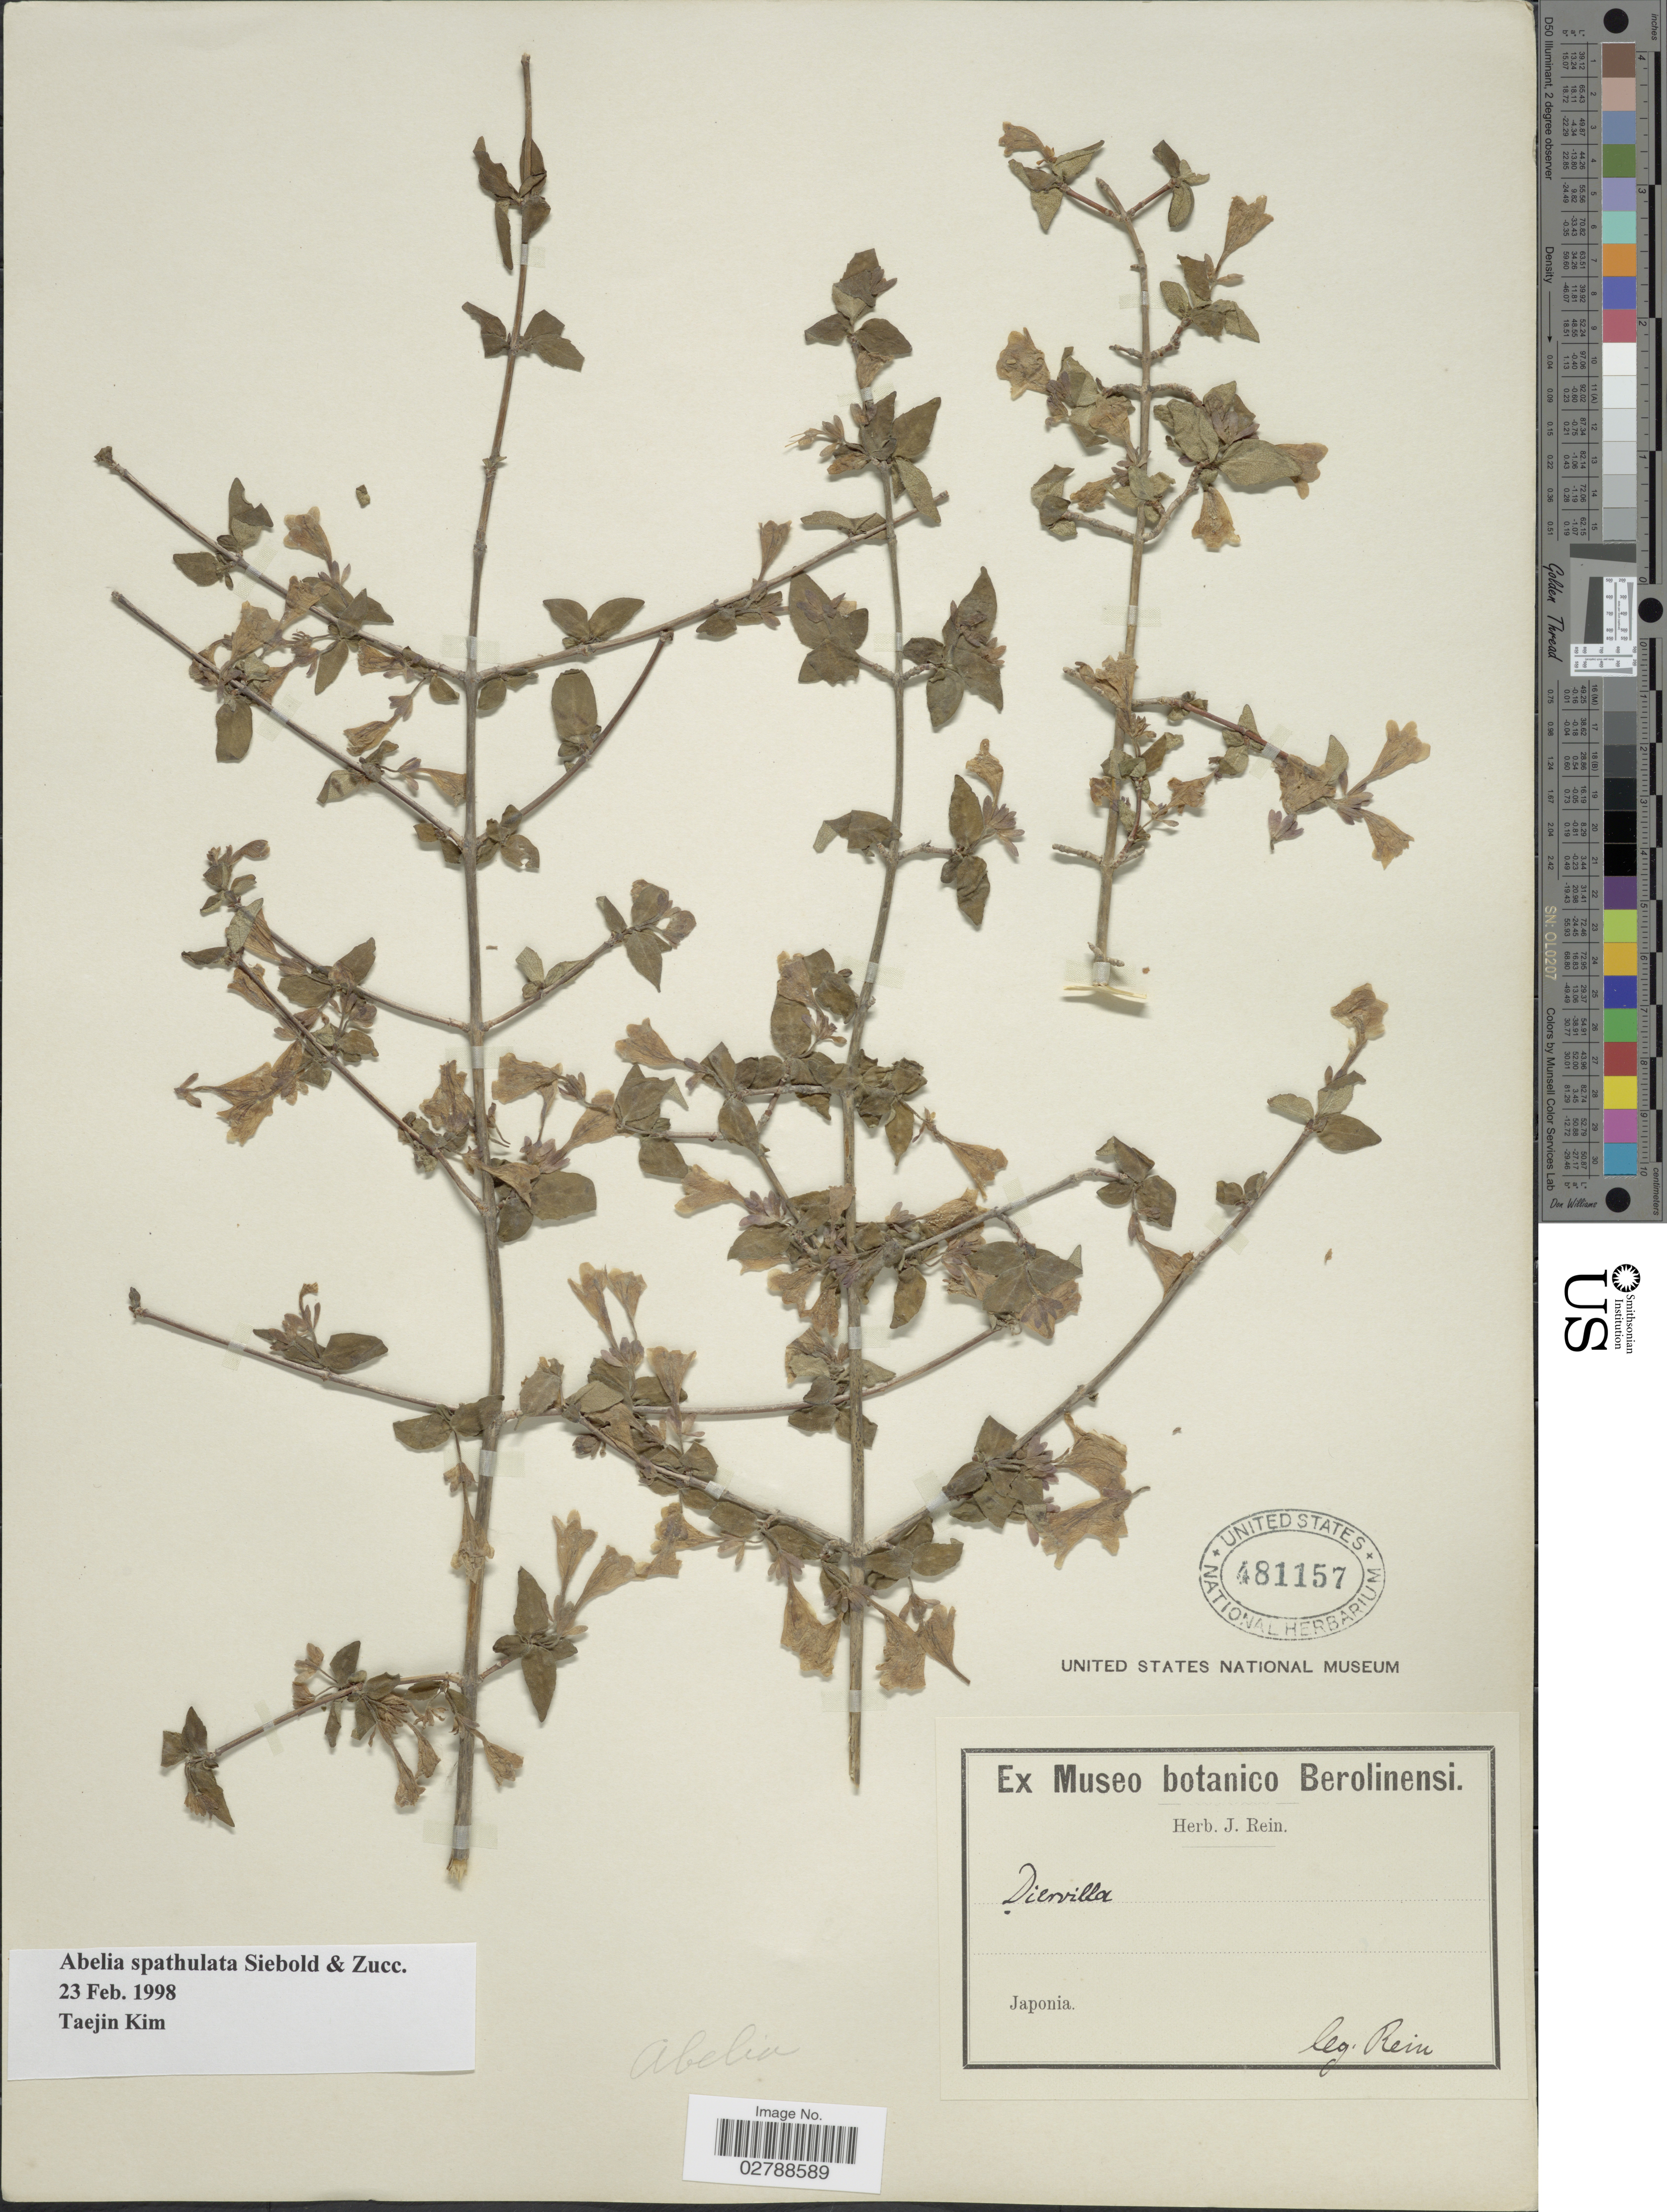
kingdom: Plantae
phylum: Tracheophyta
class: Magnoliopsida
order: Dipsacales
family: Caprifoliaceae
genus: Abelia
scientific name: Abelia spathulata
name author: Siebold & Zucc.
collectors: J. Rein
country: Japan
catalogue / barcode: US 481157